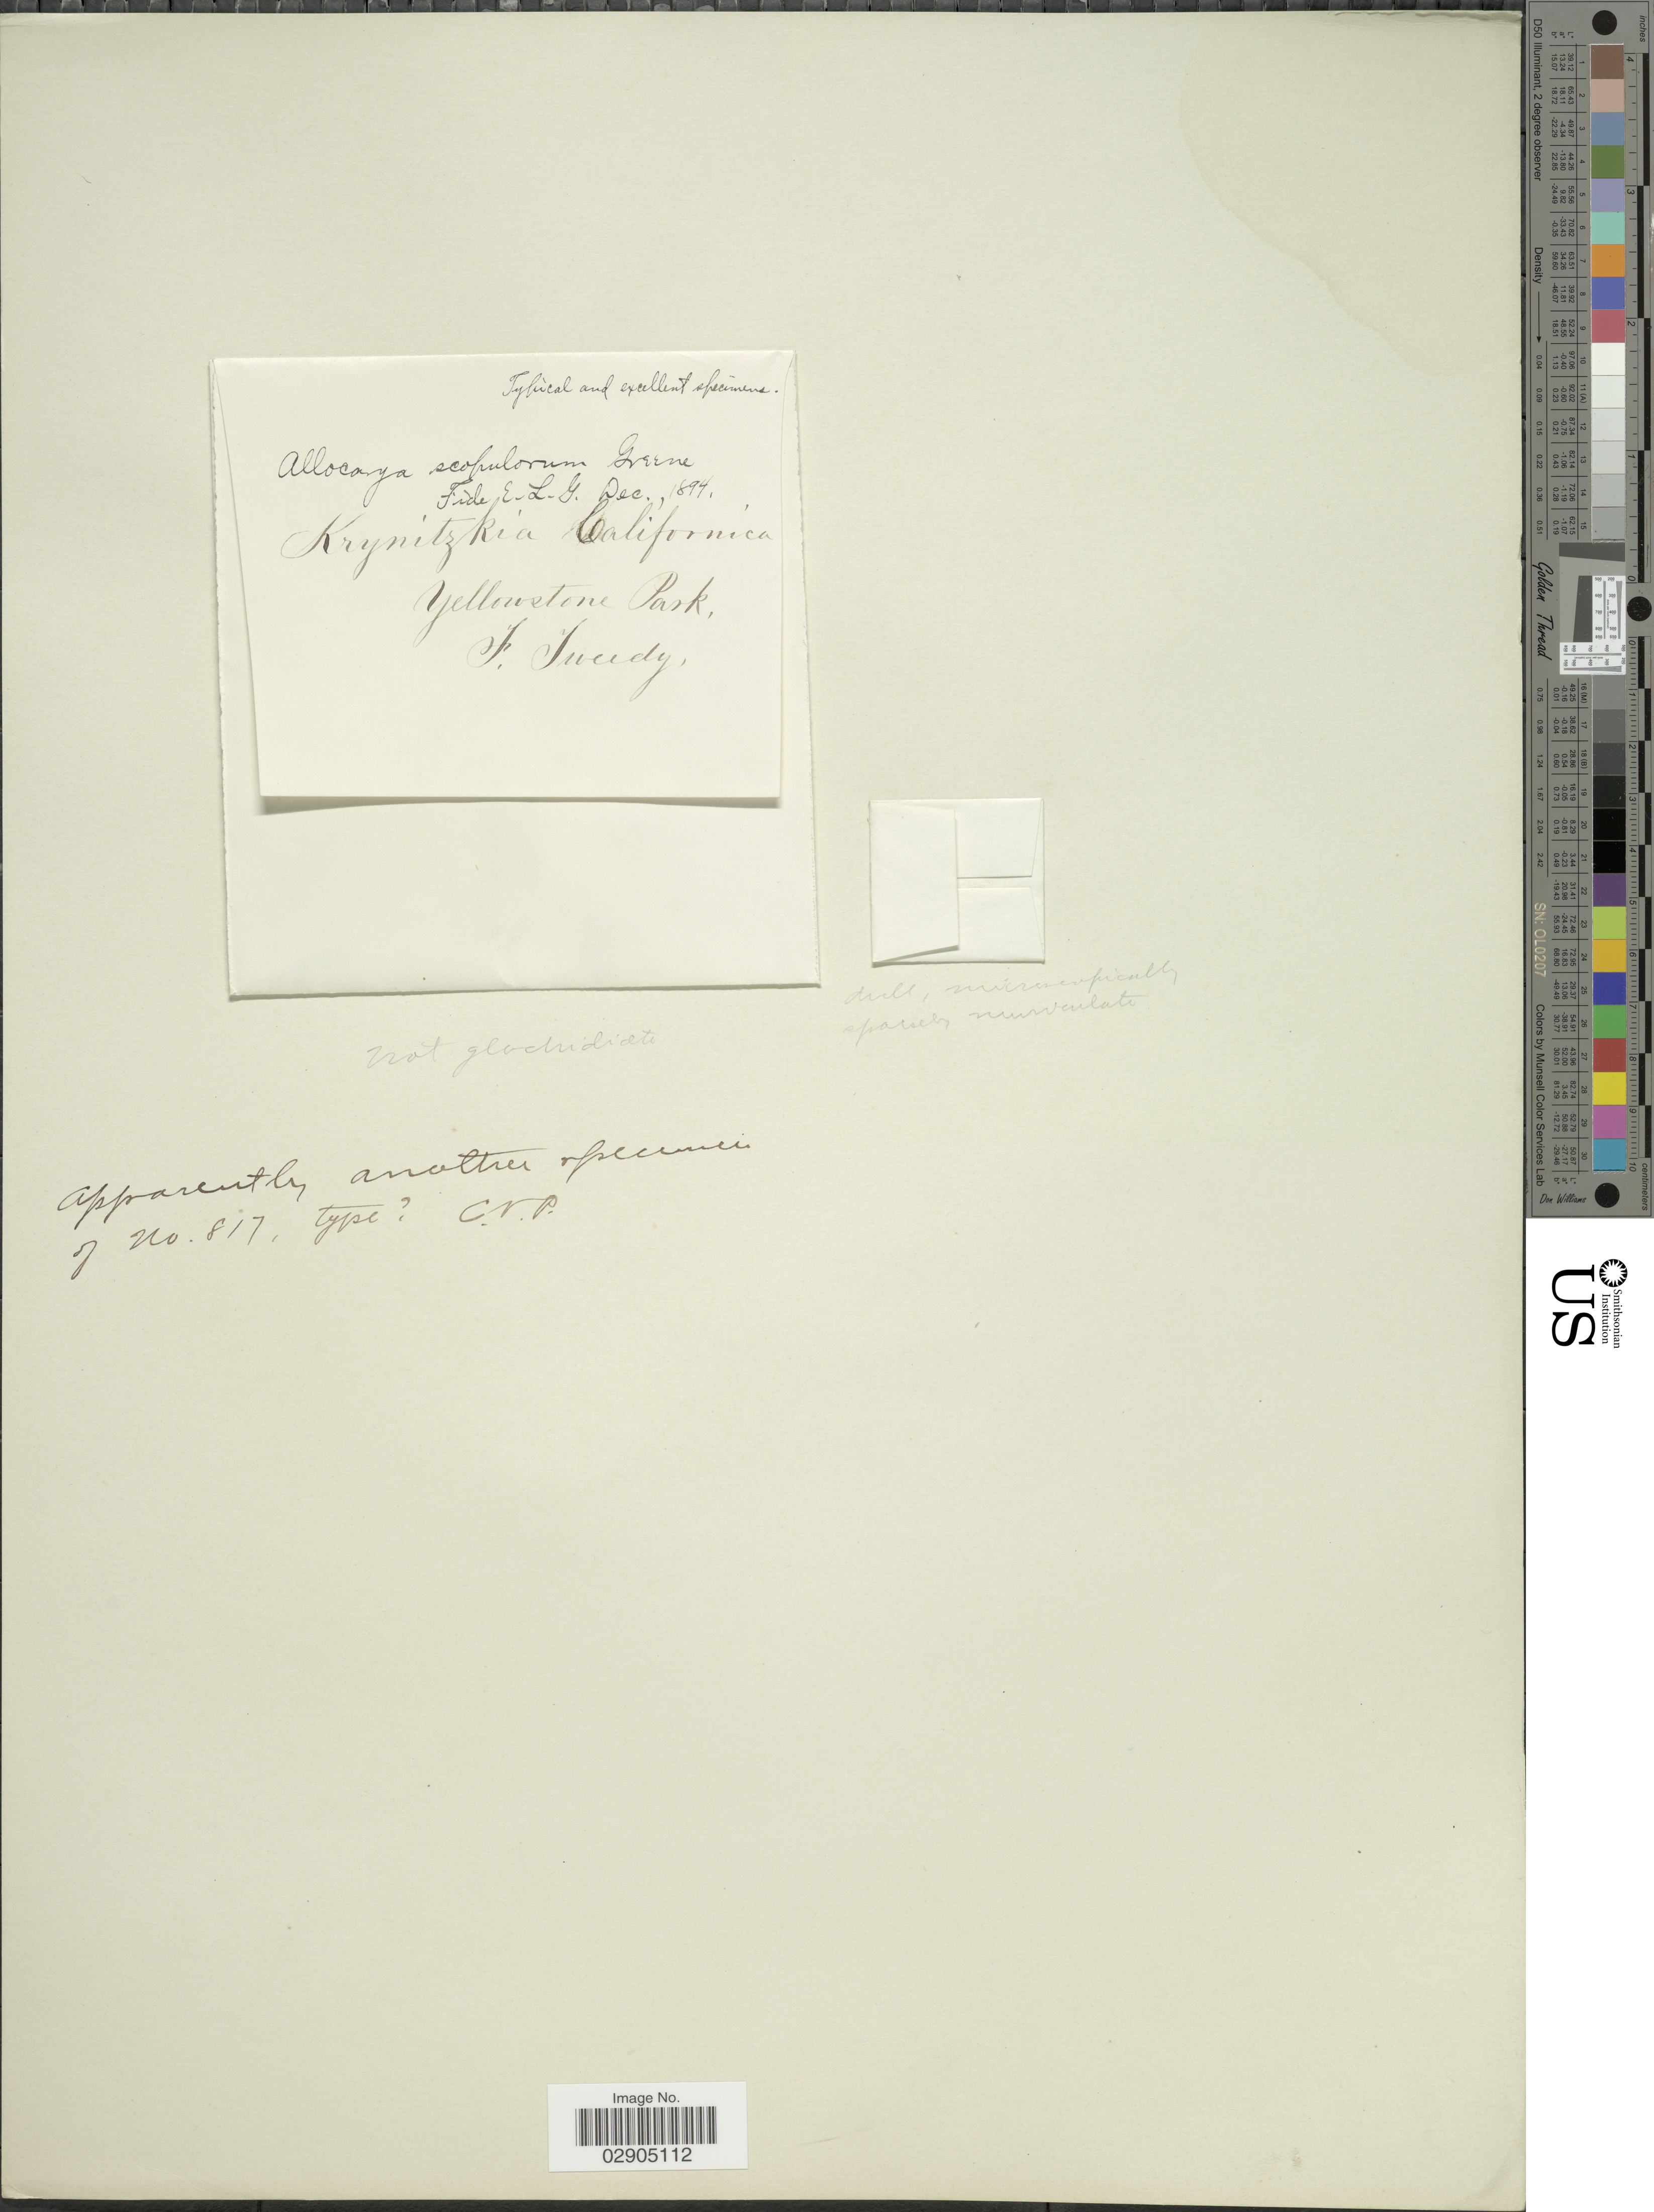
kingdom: Plantae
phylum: Tracheophyta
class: Magnoliopsida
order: Boraginales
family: Boraginaceae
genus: Allocarya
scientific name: Allocarya californica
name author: (Fisch. & C.A. Mey.) Greene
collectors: F. Tweedy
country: United States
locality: Yellowstone Park.